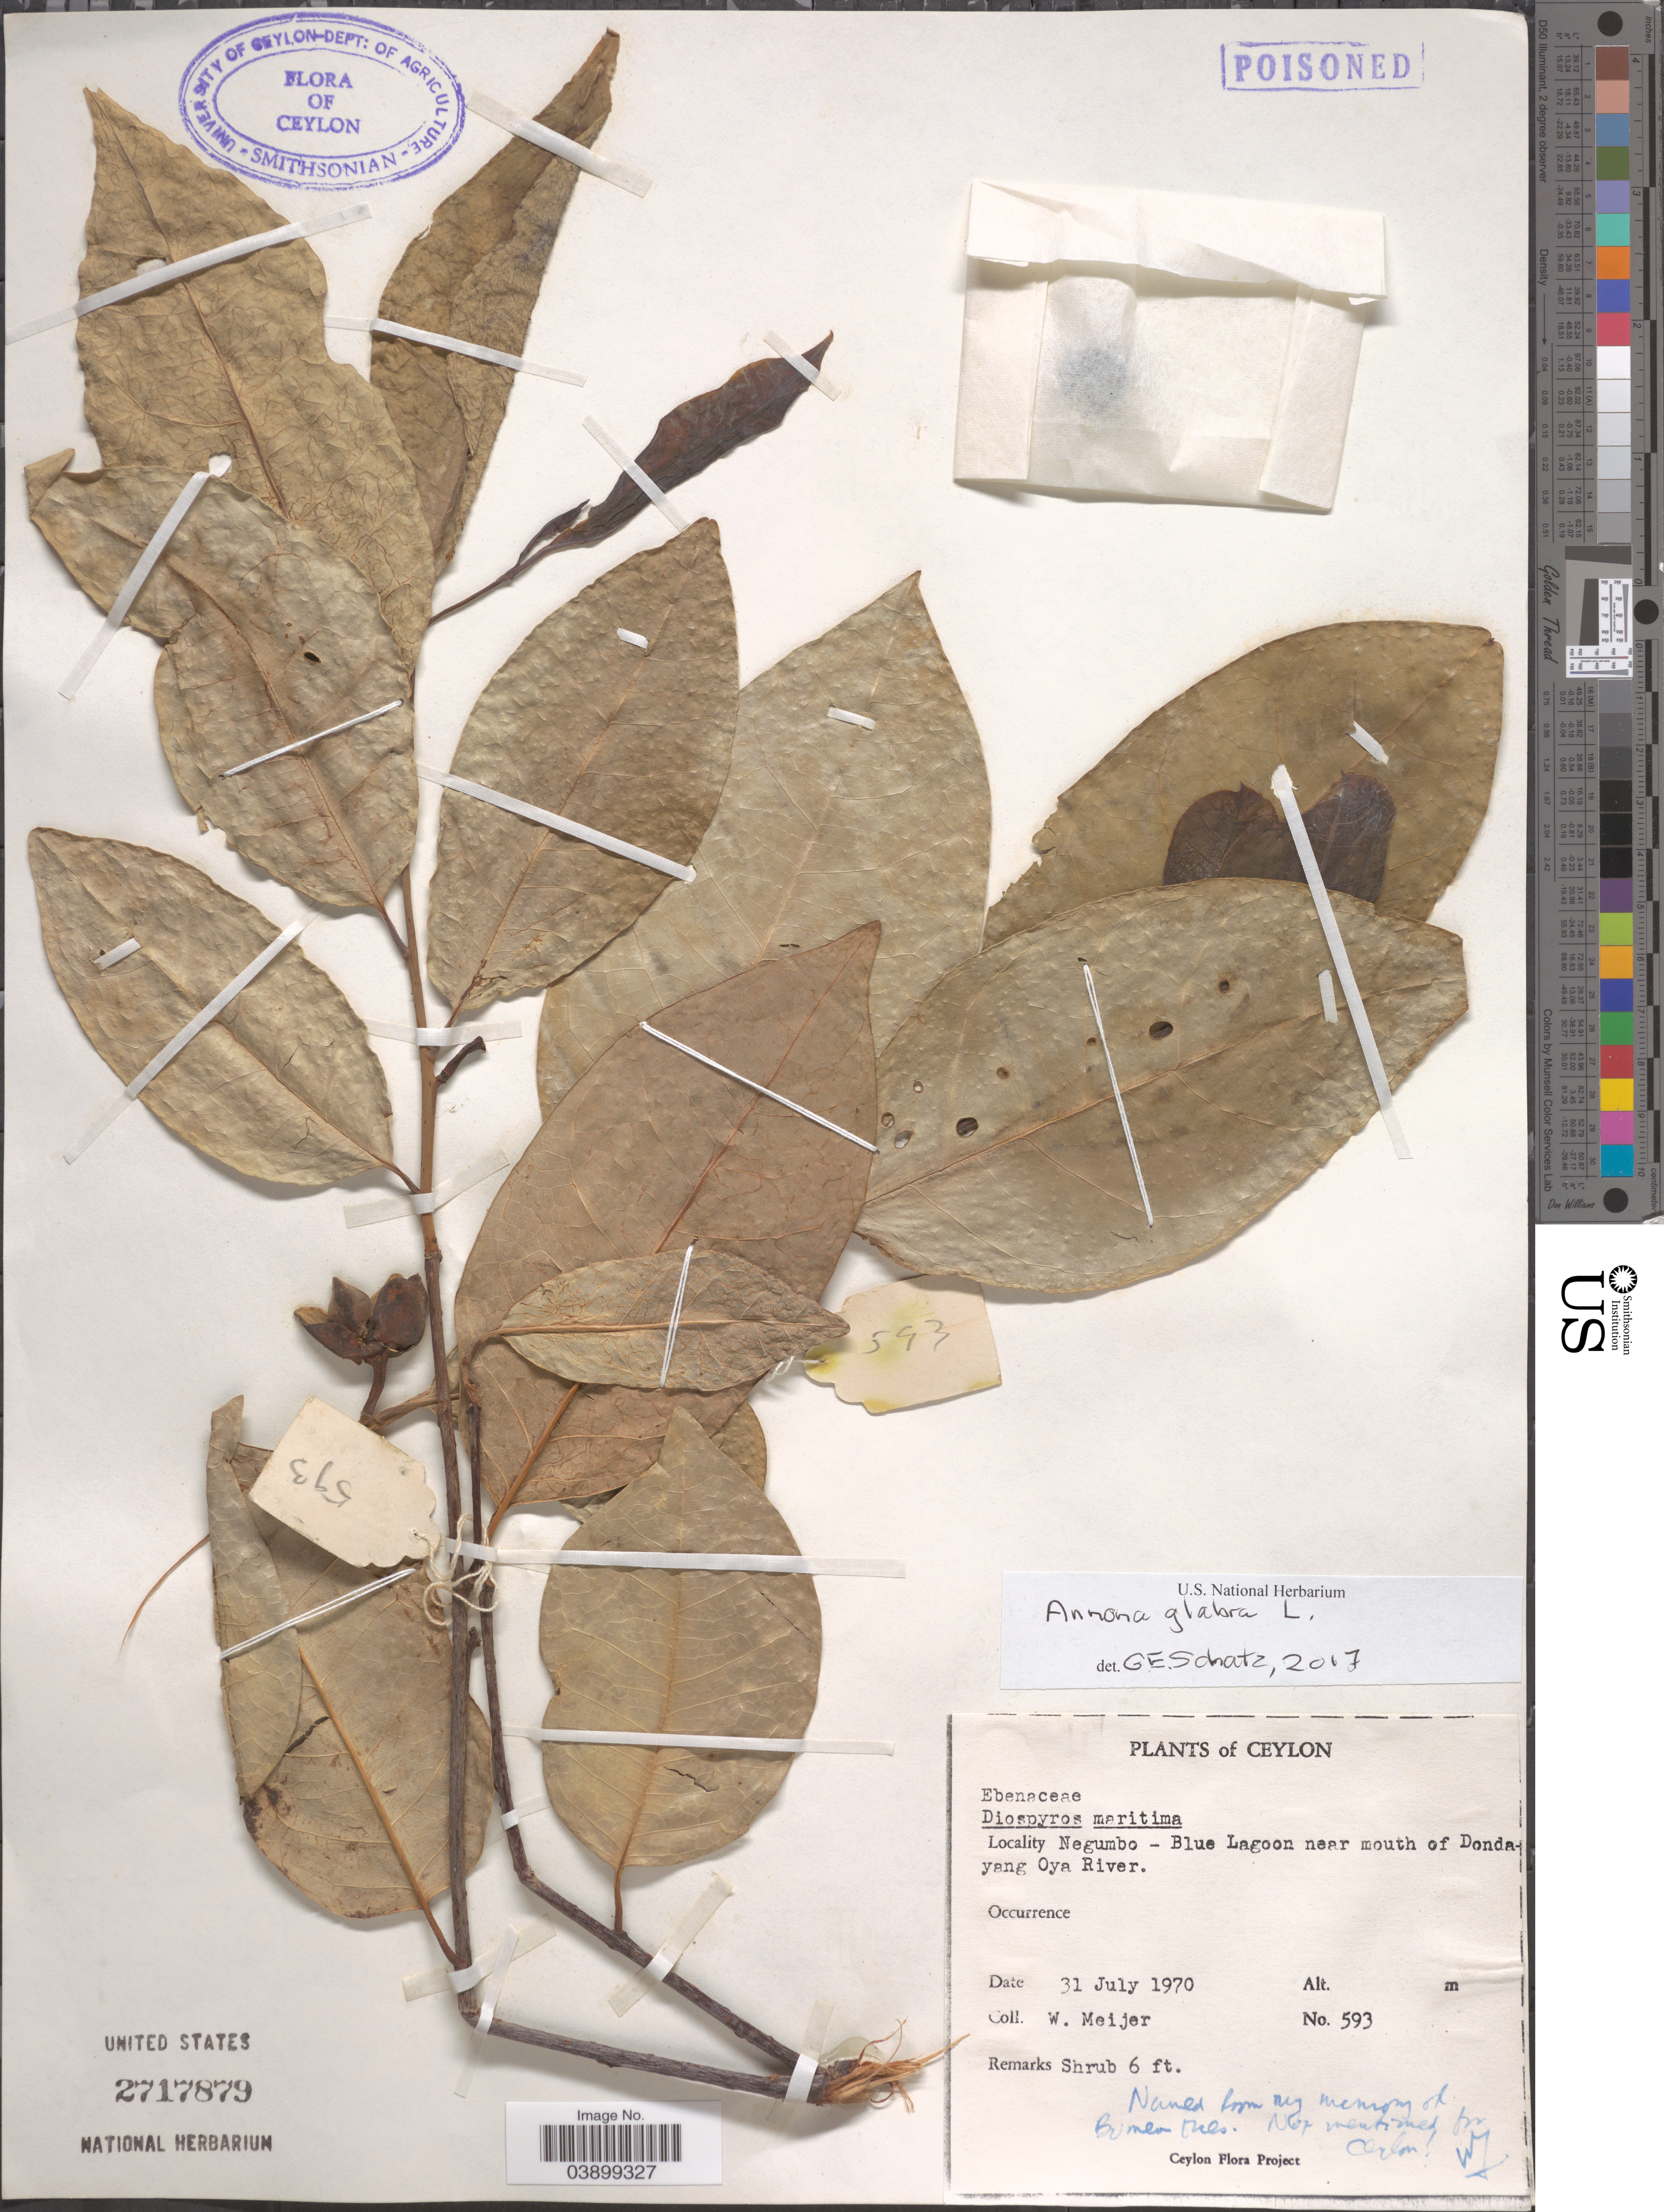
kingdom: Plantae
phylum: Tracheophyta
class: Magnoliopsida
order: Magnoliales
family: Annonaceae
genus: Annona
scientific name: Annona glabra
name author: L.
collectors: W. Meijer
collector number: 593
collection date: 1970-07-31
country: Sri Lanka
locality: Ceylon. Negumbo - Blue Lagoon near mouth of Dondayang Oya River.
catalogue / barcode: US 2717879